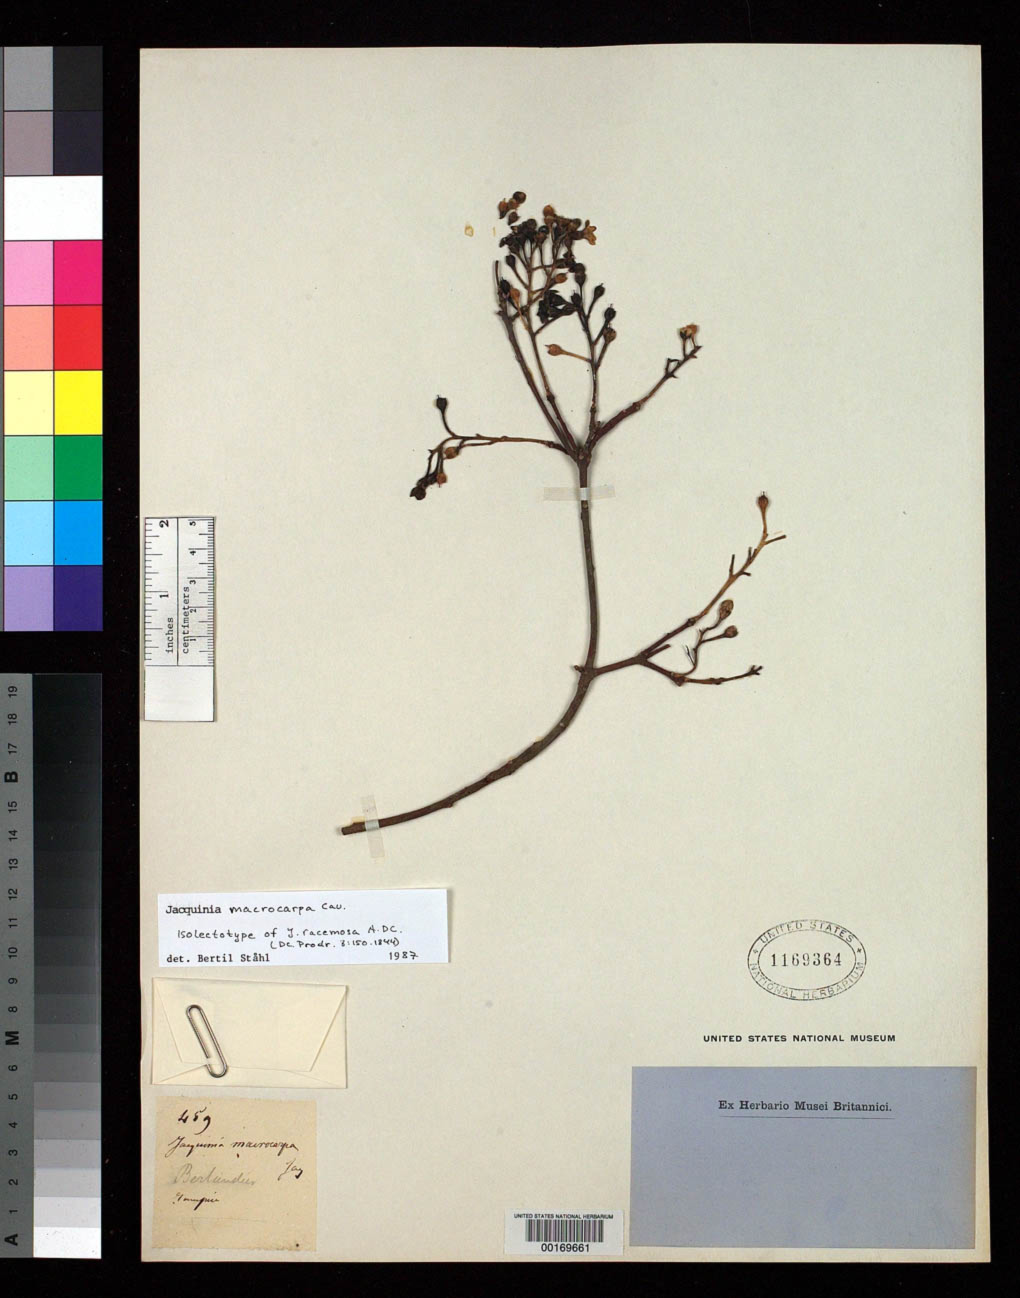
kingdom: Plantae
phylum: Tracheophyta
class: Magnoliopsida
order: Ericales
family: Primulaceae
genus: Jacquinia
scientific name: Jacquinia racemosa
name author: A. DC. in DC.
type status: Isolectotype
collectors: J. L. Berlandier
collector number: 459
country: Mexico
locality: E of Monserrat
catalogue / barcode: US 1169364